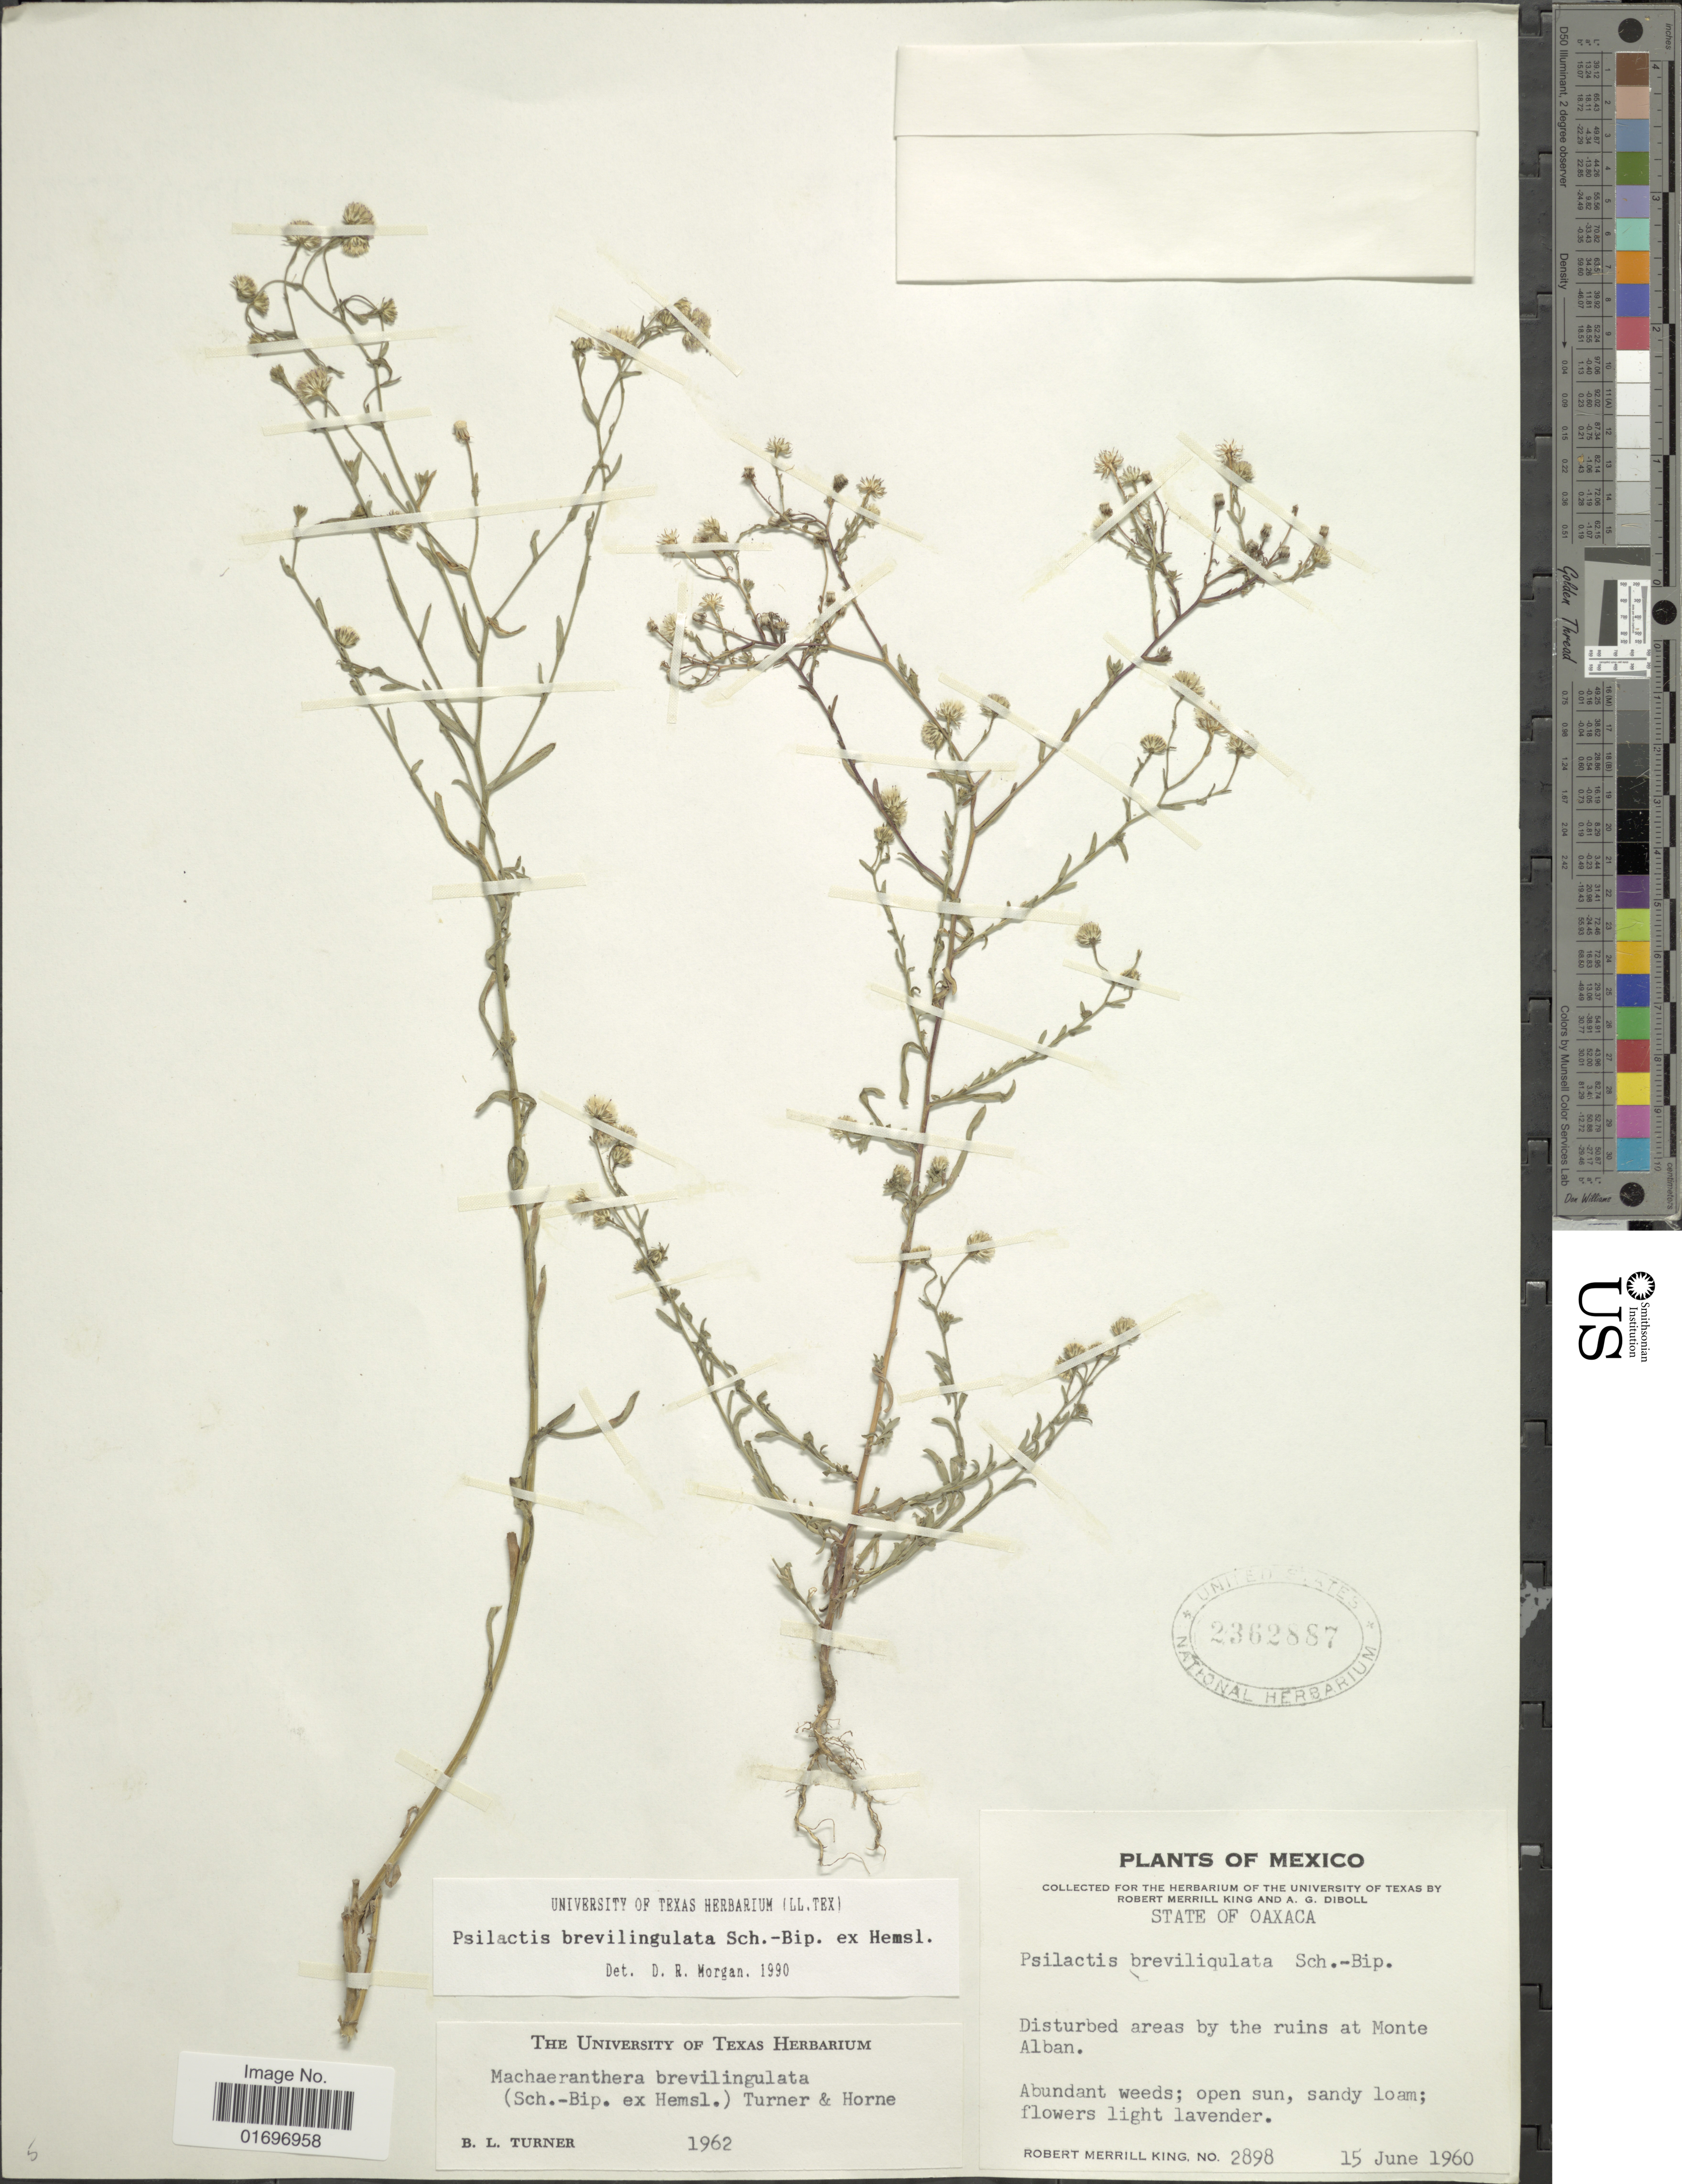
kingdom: Plantae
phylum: Tracheophyta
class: Magnoliopsida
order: Asterales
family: Asteraceae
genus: Psilactis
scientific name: Psilactis brevilingulata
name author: Sch. Bip. ex Hemsl.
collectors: R. M. King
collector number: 2898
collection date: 1960-06-15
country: Mexico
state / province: Oaxaca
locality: State of Oaxaca. Disturbed areas by the ruins at Monte Alban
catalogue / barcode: US 2362887